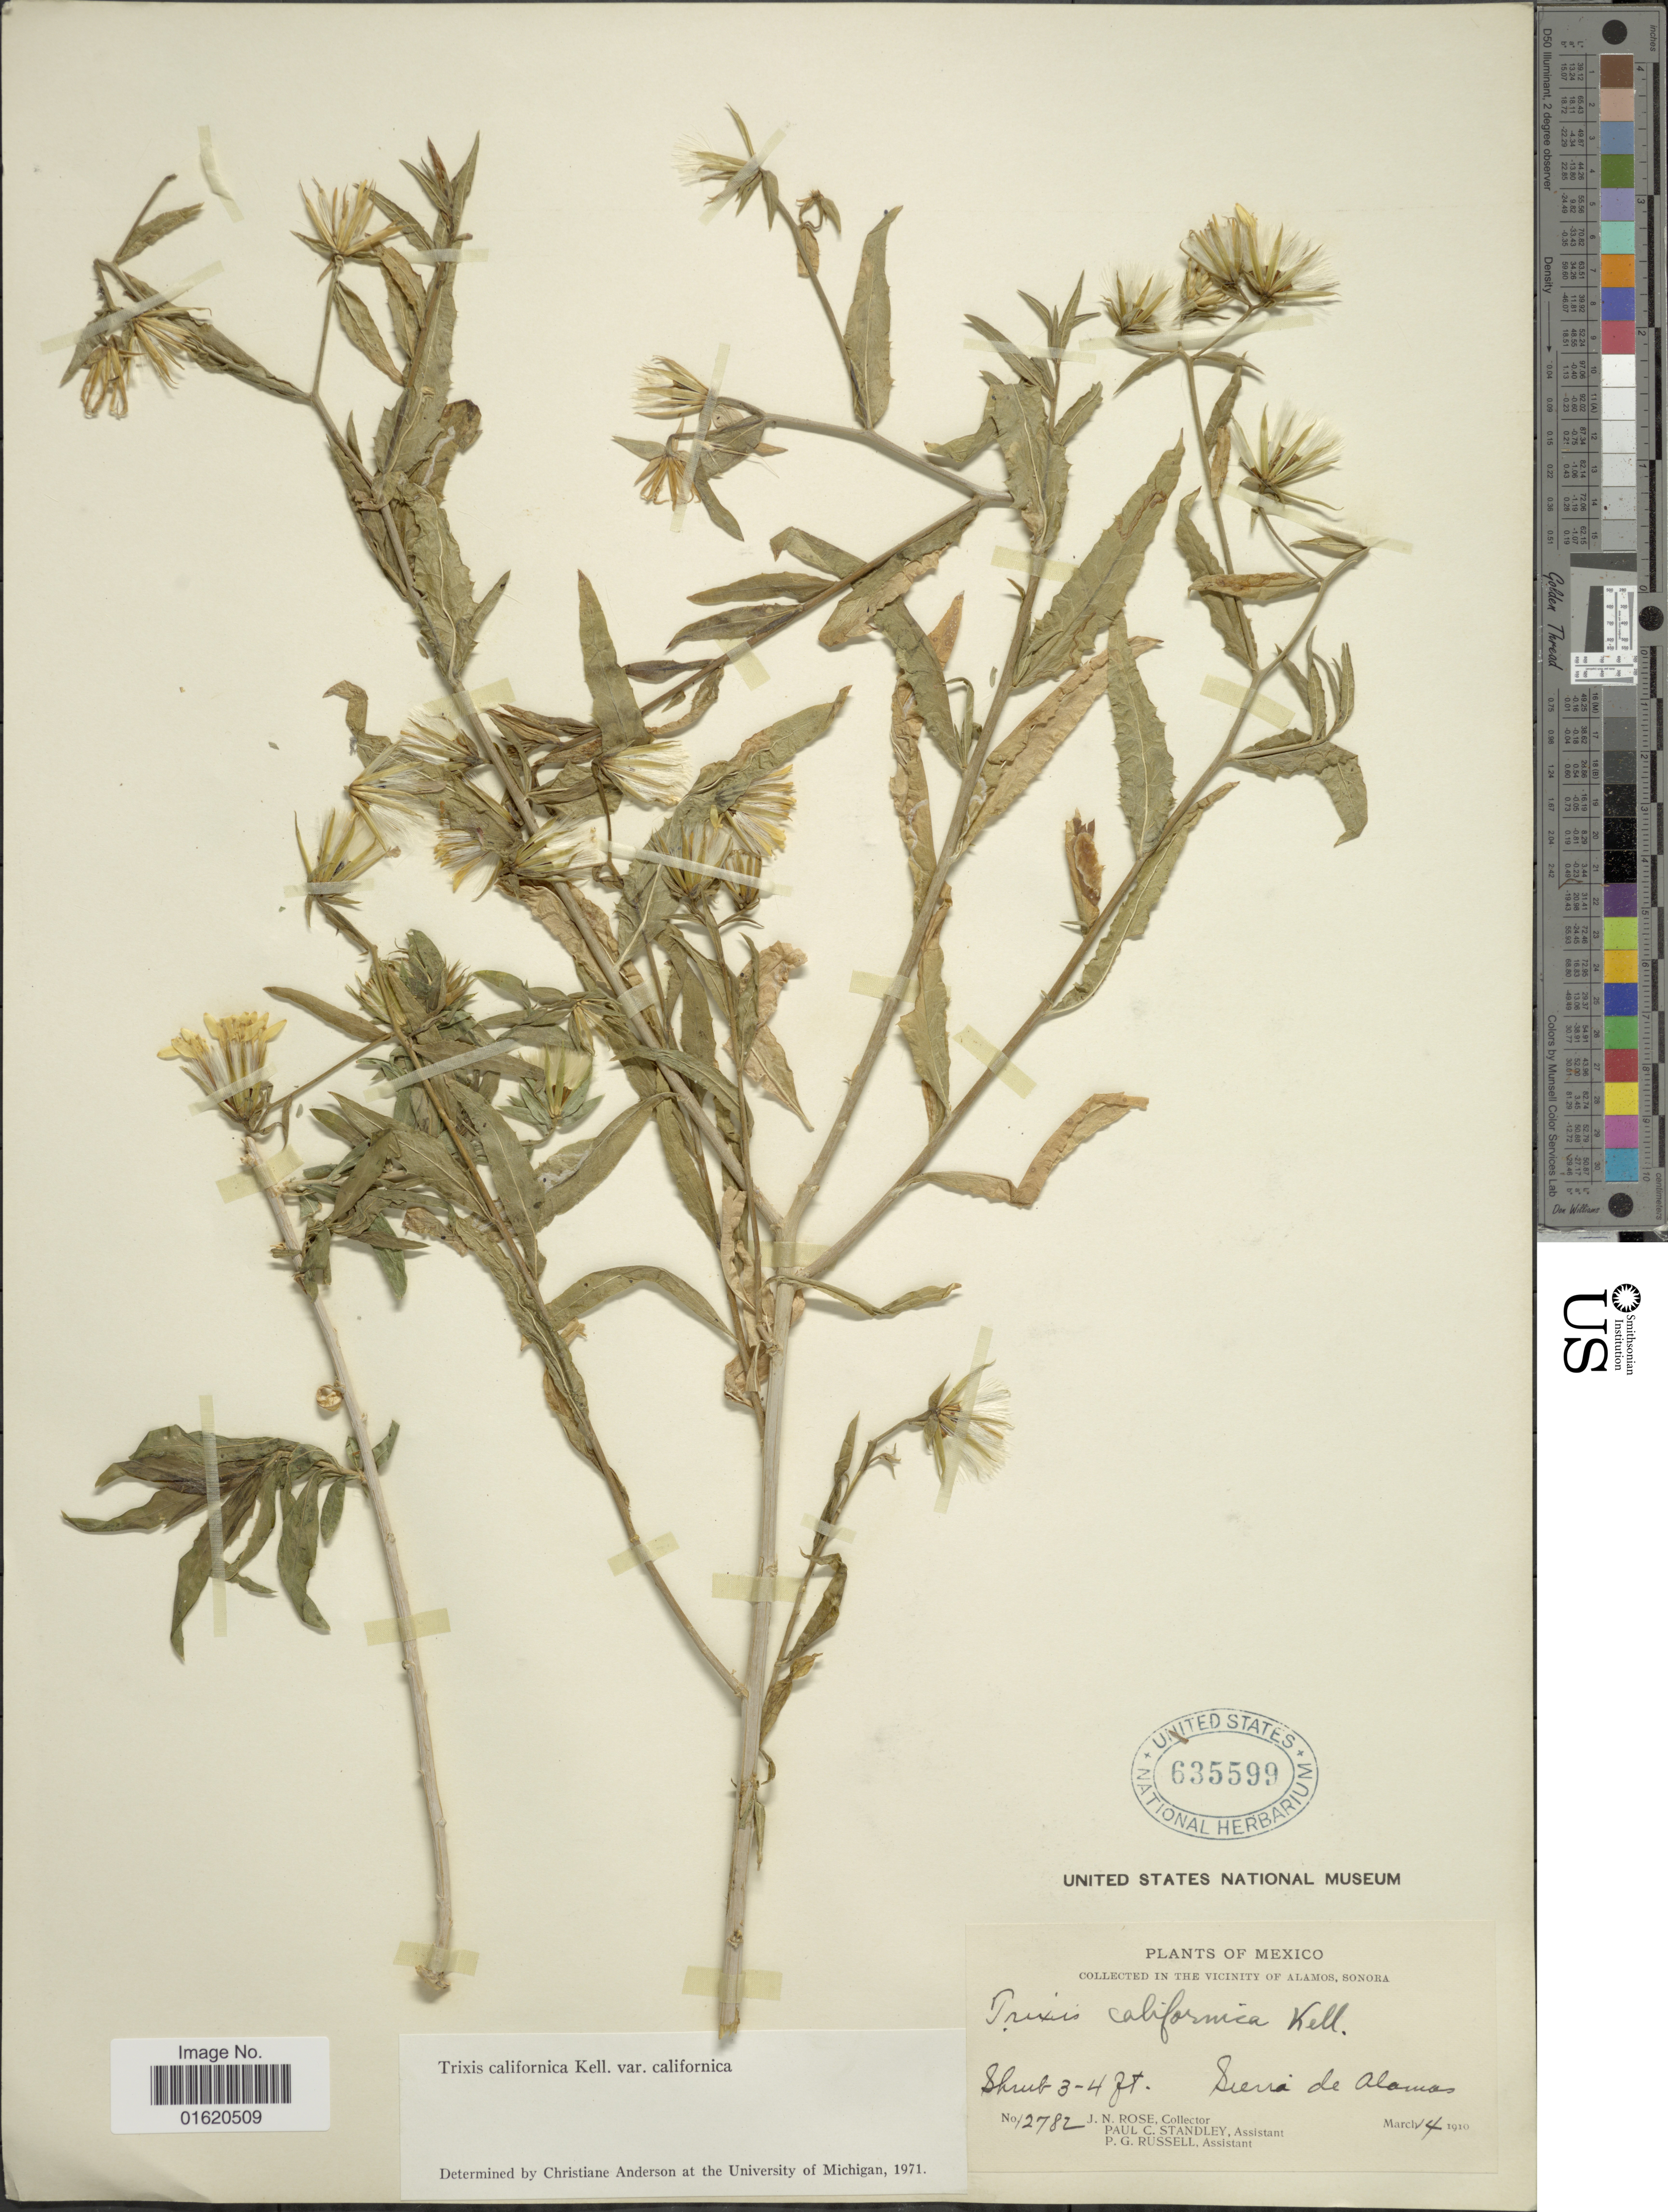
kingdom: Plantae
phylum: Tracheophyta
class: Magnoliopsida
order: Asterales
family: Asteraceae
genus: Trixis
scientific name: Trixis californica var. californica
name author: Kellogg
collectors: J. N. Rose, P. C. Standley & P. Russel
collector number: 12782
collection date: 1910-03-14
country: Mexico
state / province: Sonora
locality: Vicinity of Alamos, Sierra de Alamas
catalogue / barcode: US 635599